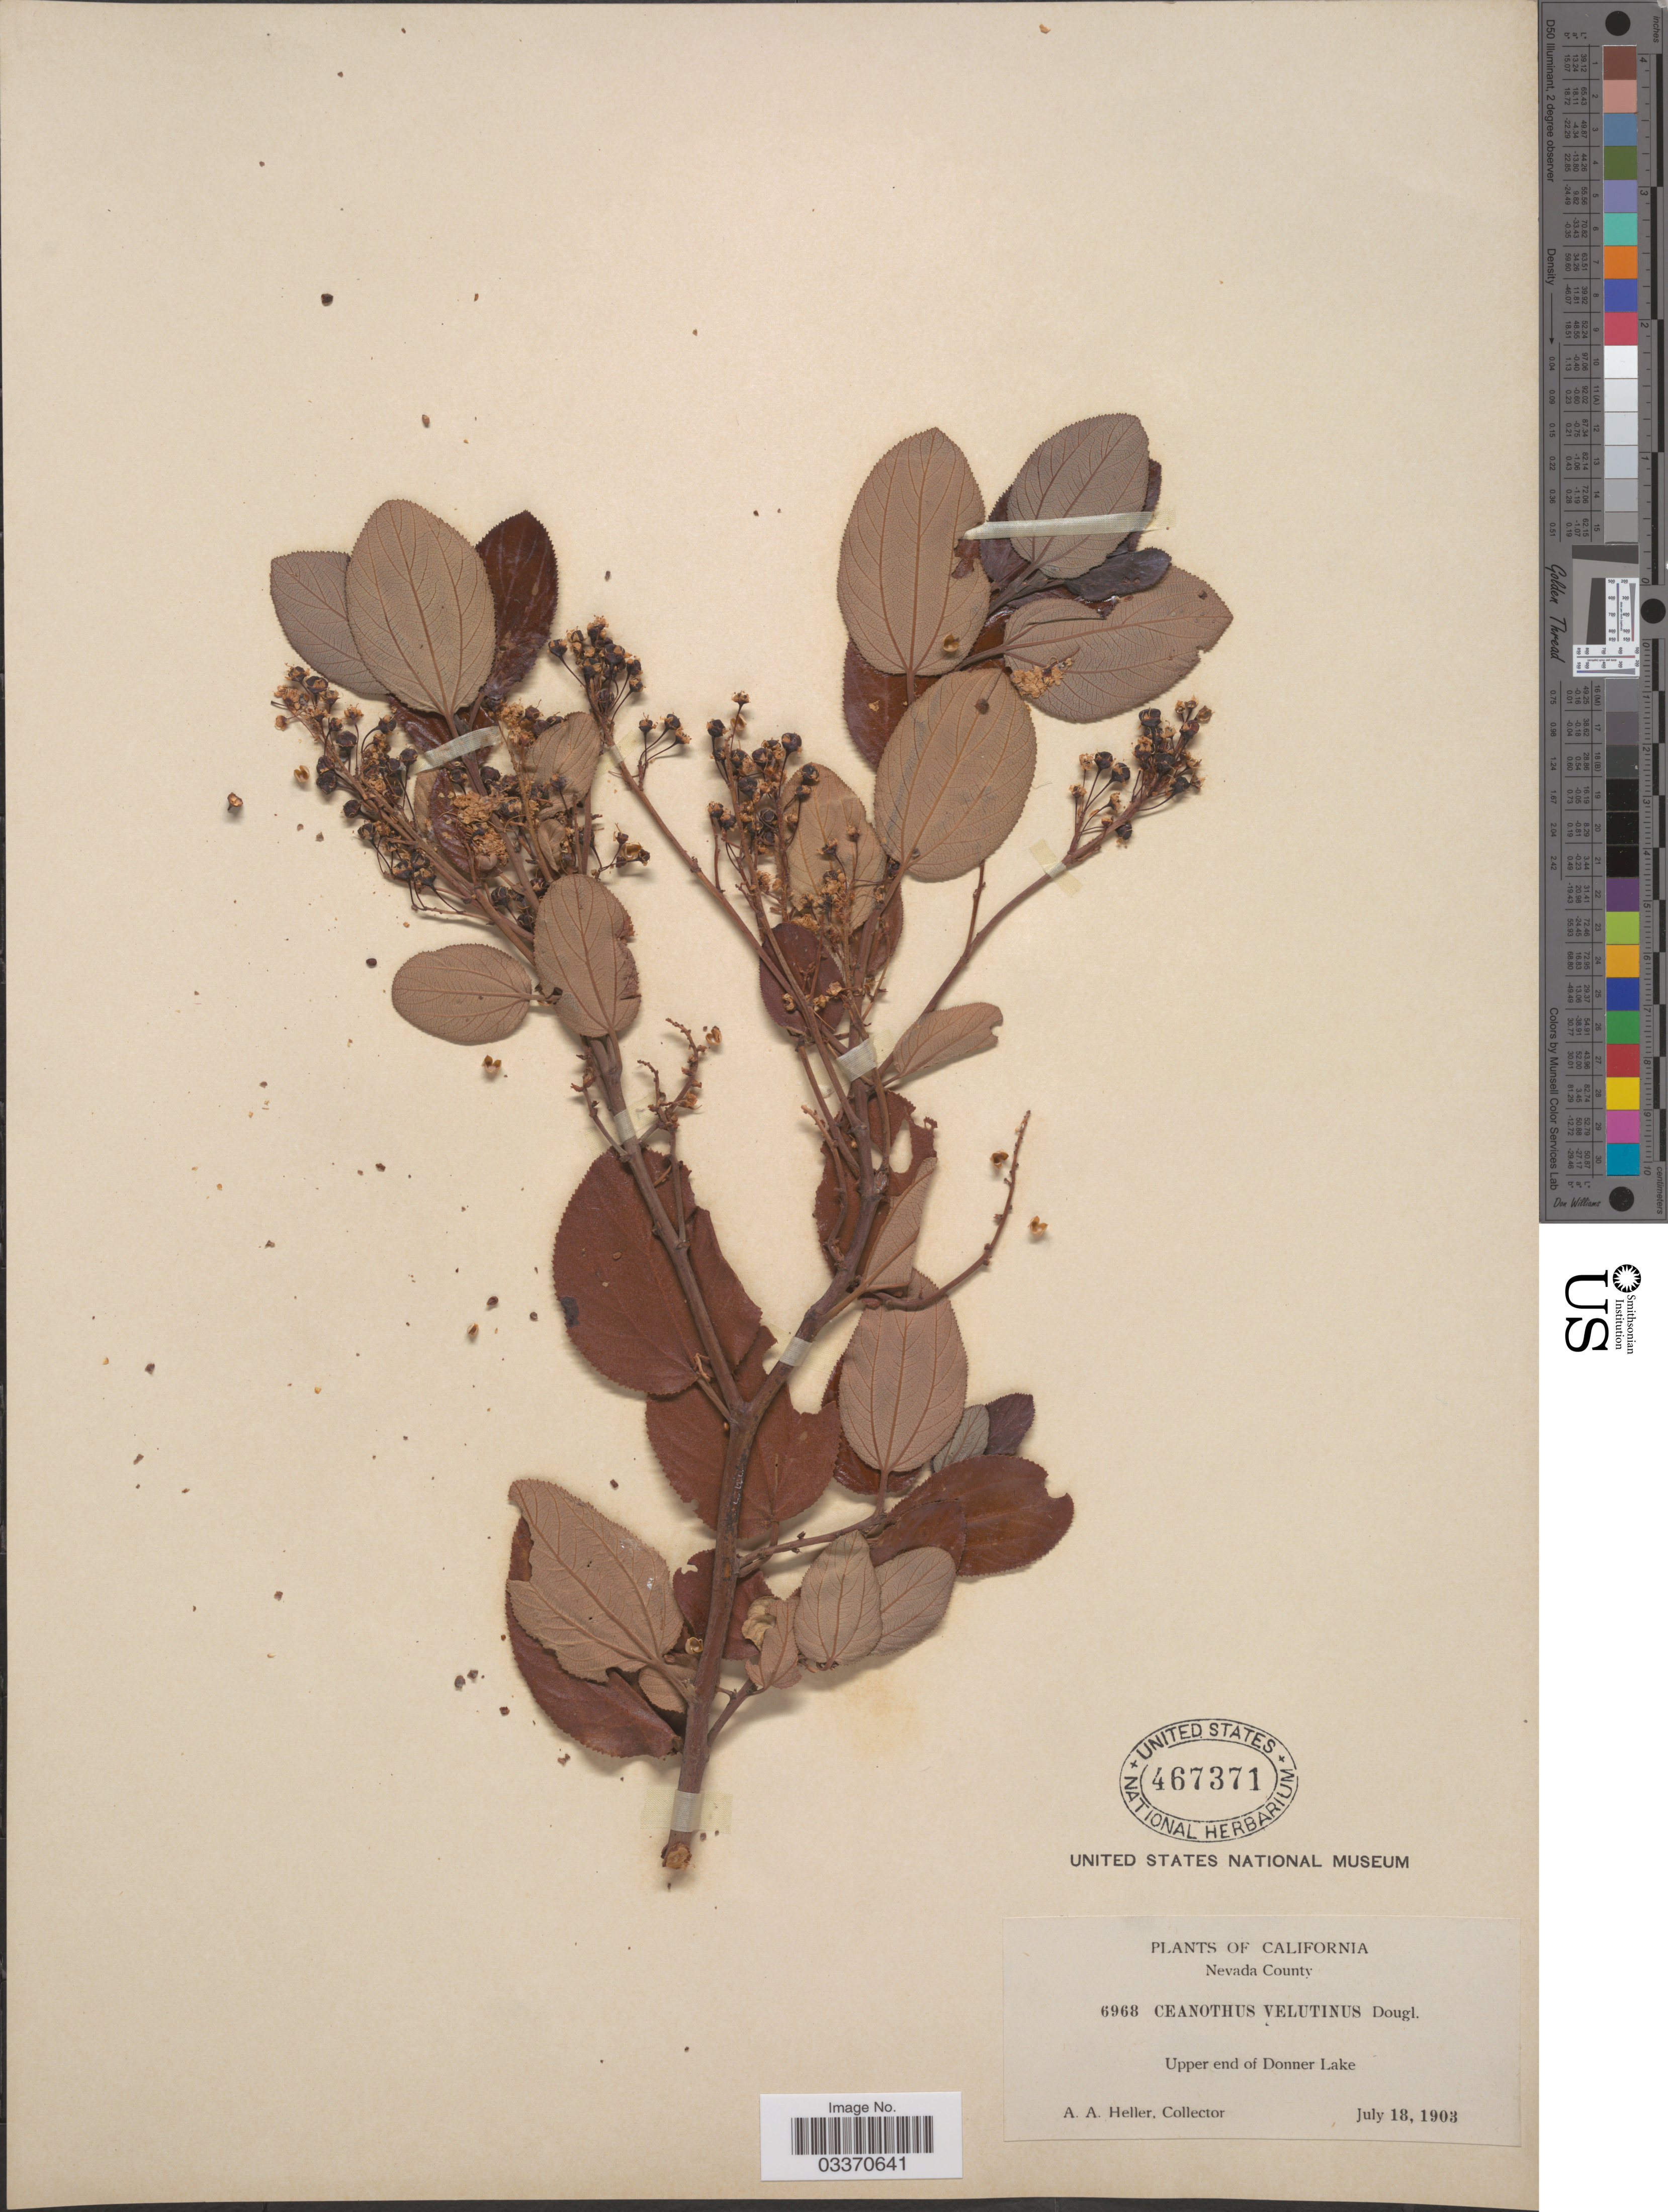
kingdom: Plantae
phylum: Tracheophyta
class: Magnoliopsida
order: Rosales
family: Rhamnaceae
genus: Ceanothus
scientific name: Ceanothus velutinus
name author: Douglas ex Hook.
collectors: A. A. Heller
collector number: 6968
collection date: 1903-07-18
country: United States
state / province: California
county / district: Nevada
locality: Nevada County. Upper end of Donner Lake.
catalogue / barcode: US 467371